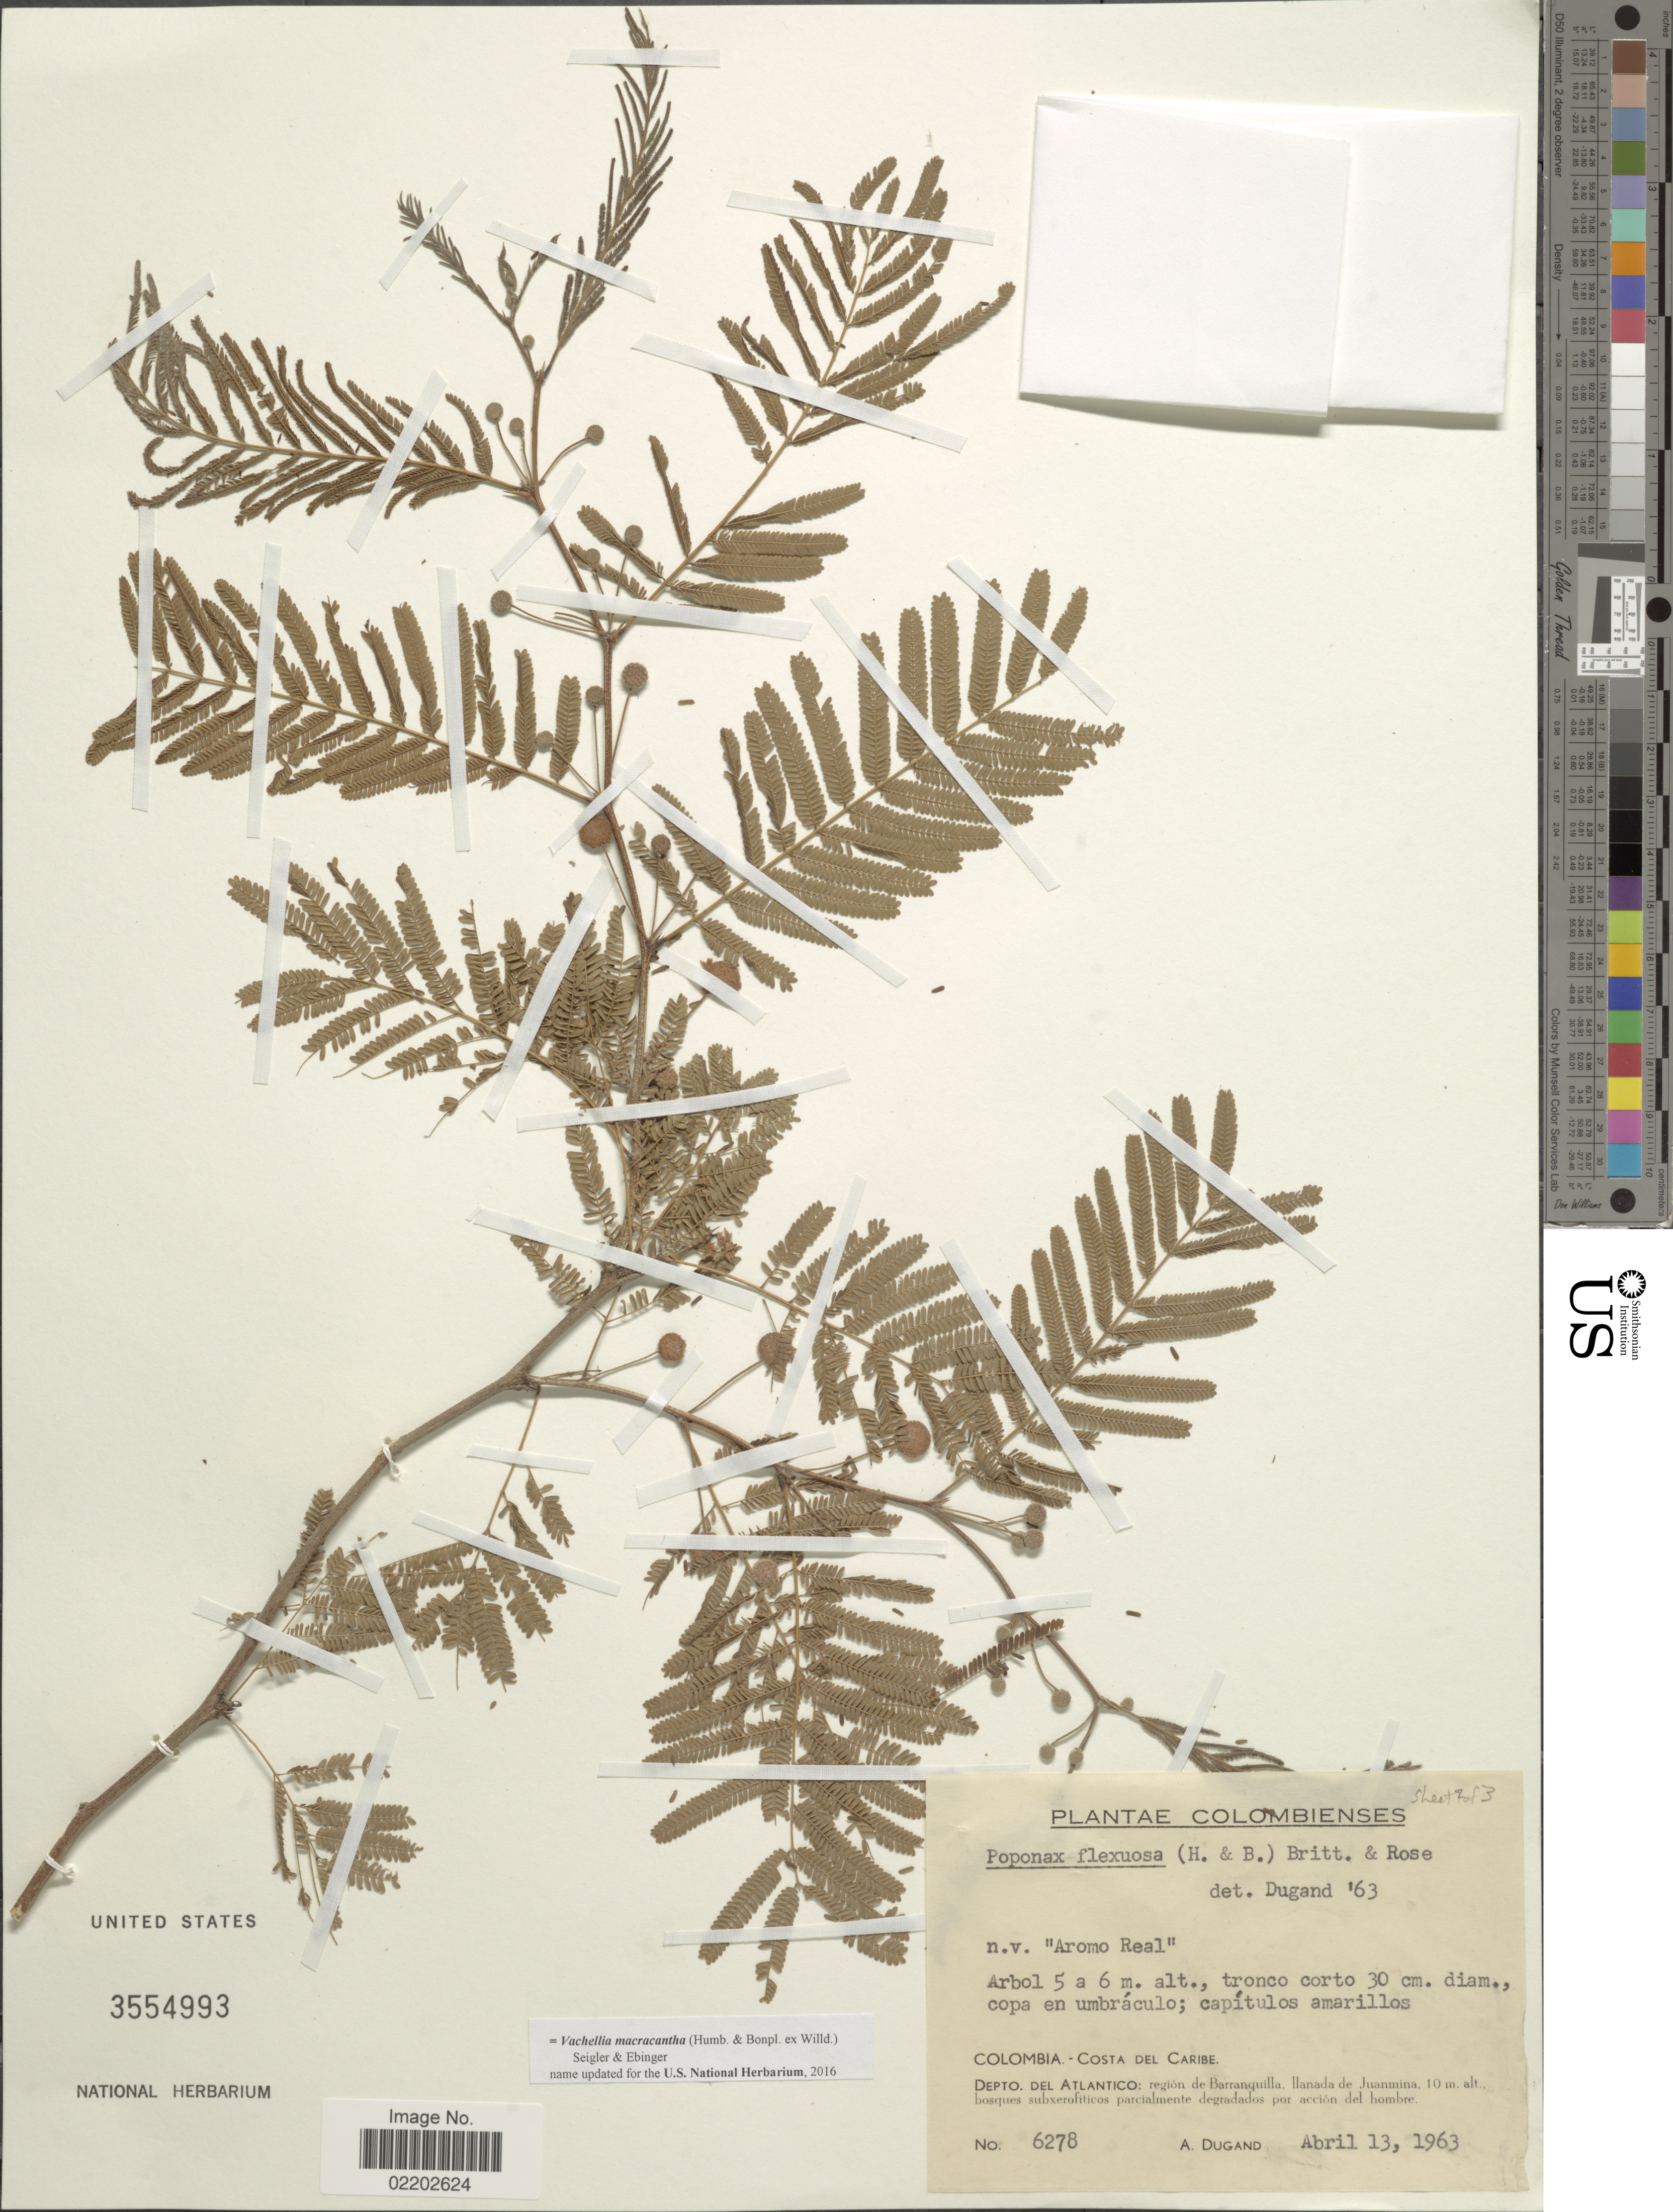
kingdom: Plantae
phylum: Tracheophyta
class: Magnoliopsida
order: Fabales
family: Fabaceae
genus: Vachellia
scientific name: Vachellia macracantha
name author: (Humb. & Bonpl. ex Willd.) Seigler & Ebinger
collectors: A. Dugand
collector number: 6278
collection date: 1963-04-13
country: Colombia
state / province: Atlántico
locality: Depto. del Atlantico: region de Barranquilla, llanada de Juanmina. Colombia -Costa del Caribe.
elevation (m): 10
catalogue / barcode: US 3554993